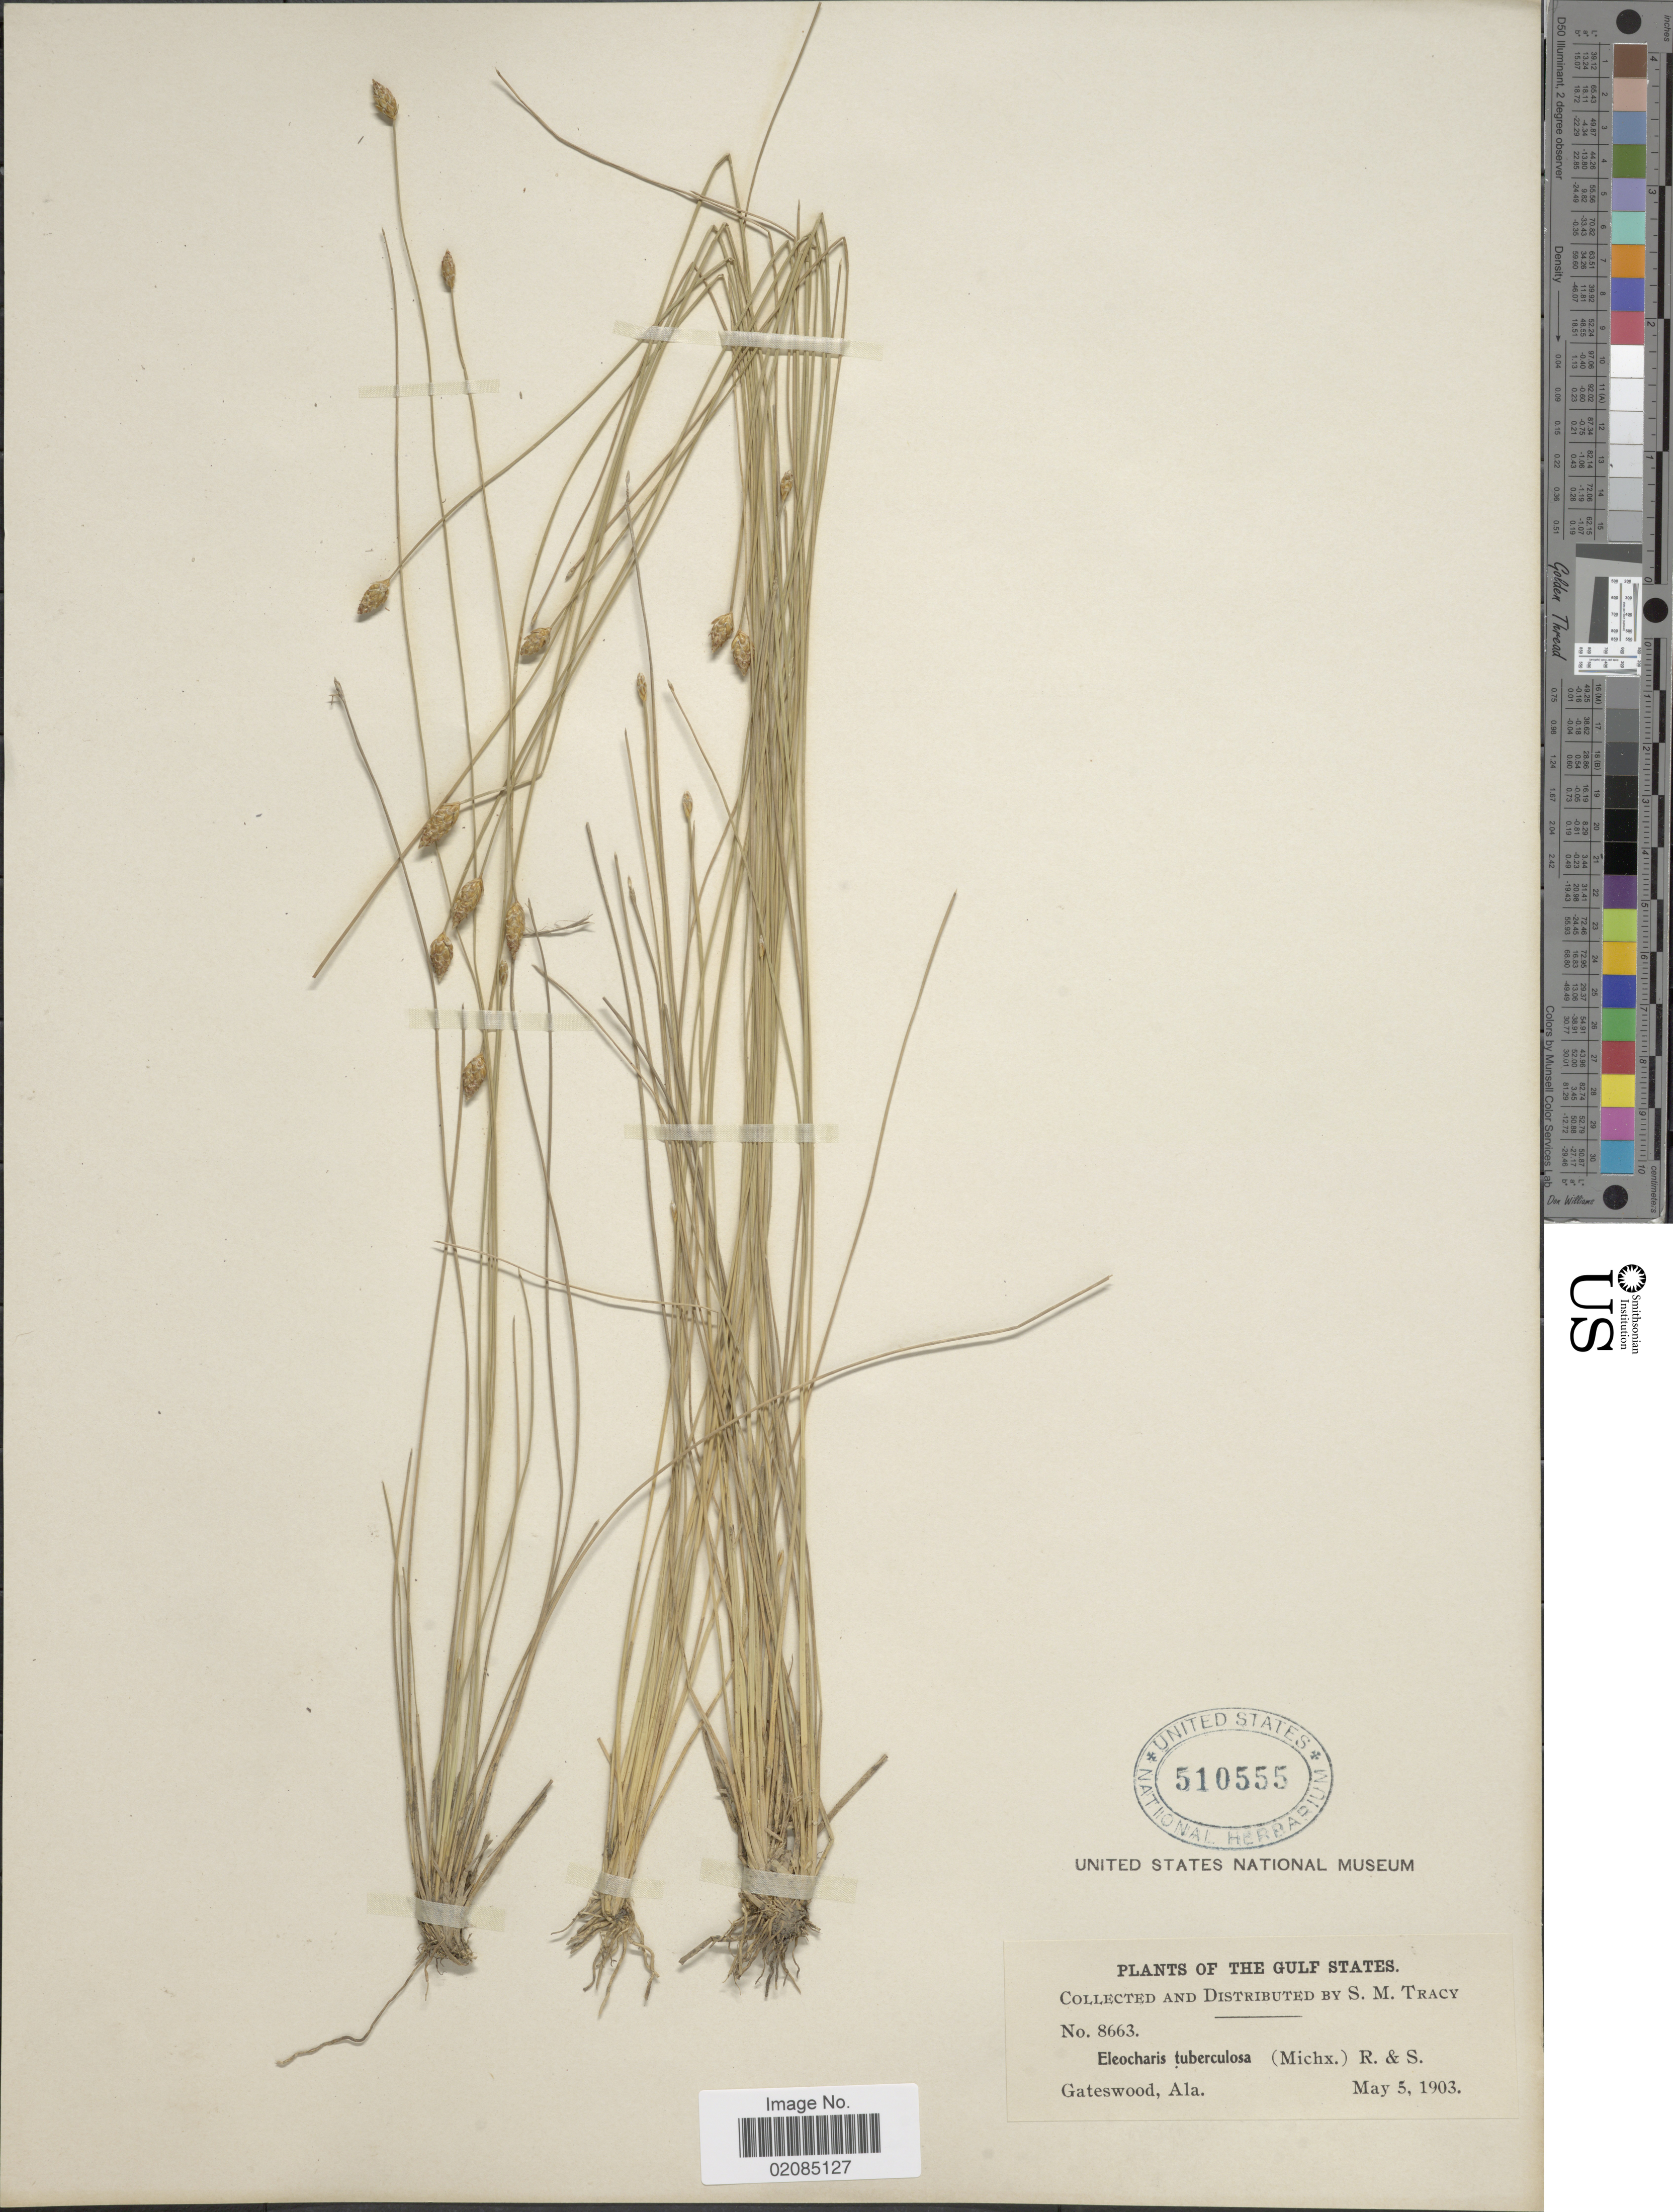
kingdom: Plantae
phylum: Tracheophyta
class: Liliopsida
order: Poales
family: Cyperaceae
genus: Eleocharis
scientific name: Eleocharis tuberculosa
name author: (Michx.) Roem. & Schult.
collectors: S. M. Tracy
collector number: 8663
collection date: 1903-05-05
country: United States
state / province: Alabama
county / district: Baldwin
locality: Gateswood, The Gulf States.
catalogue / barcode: US 510555